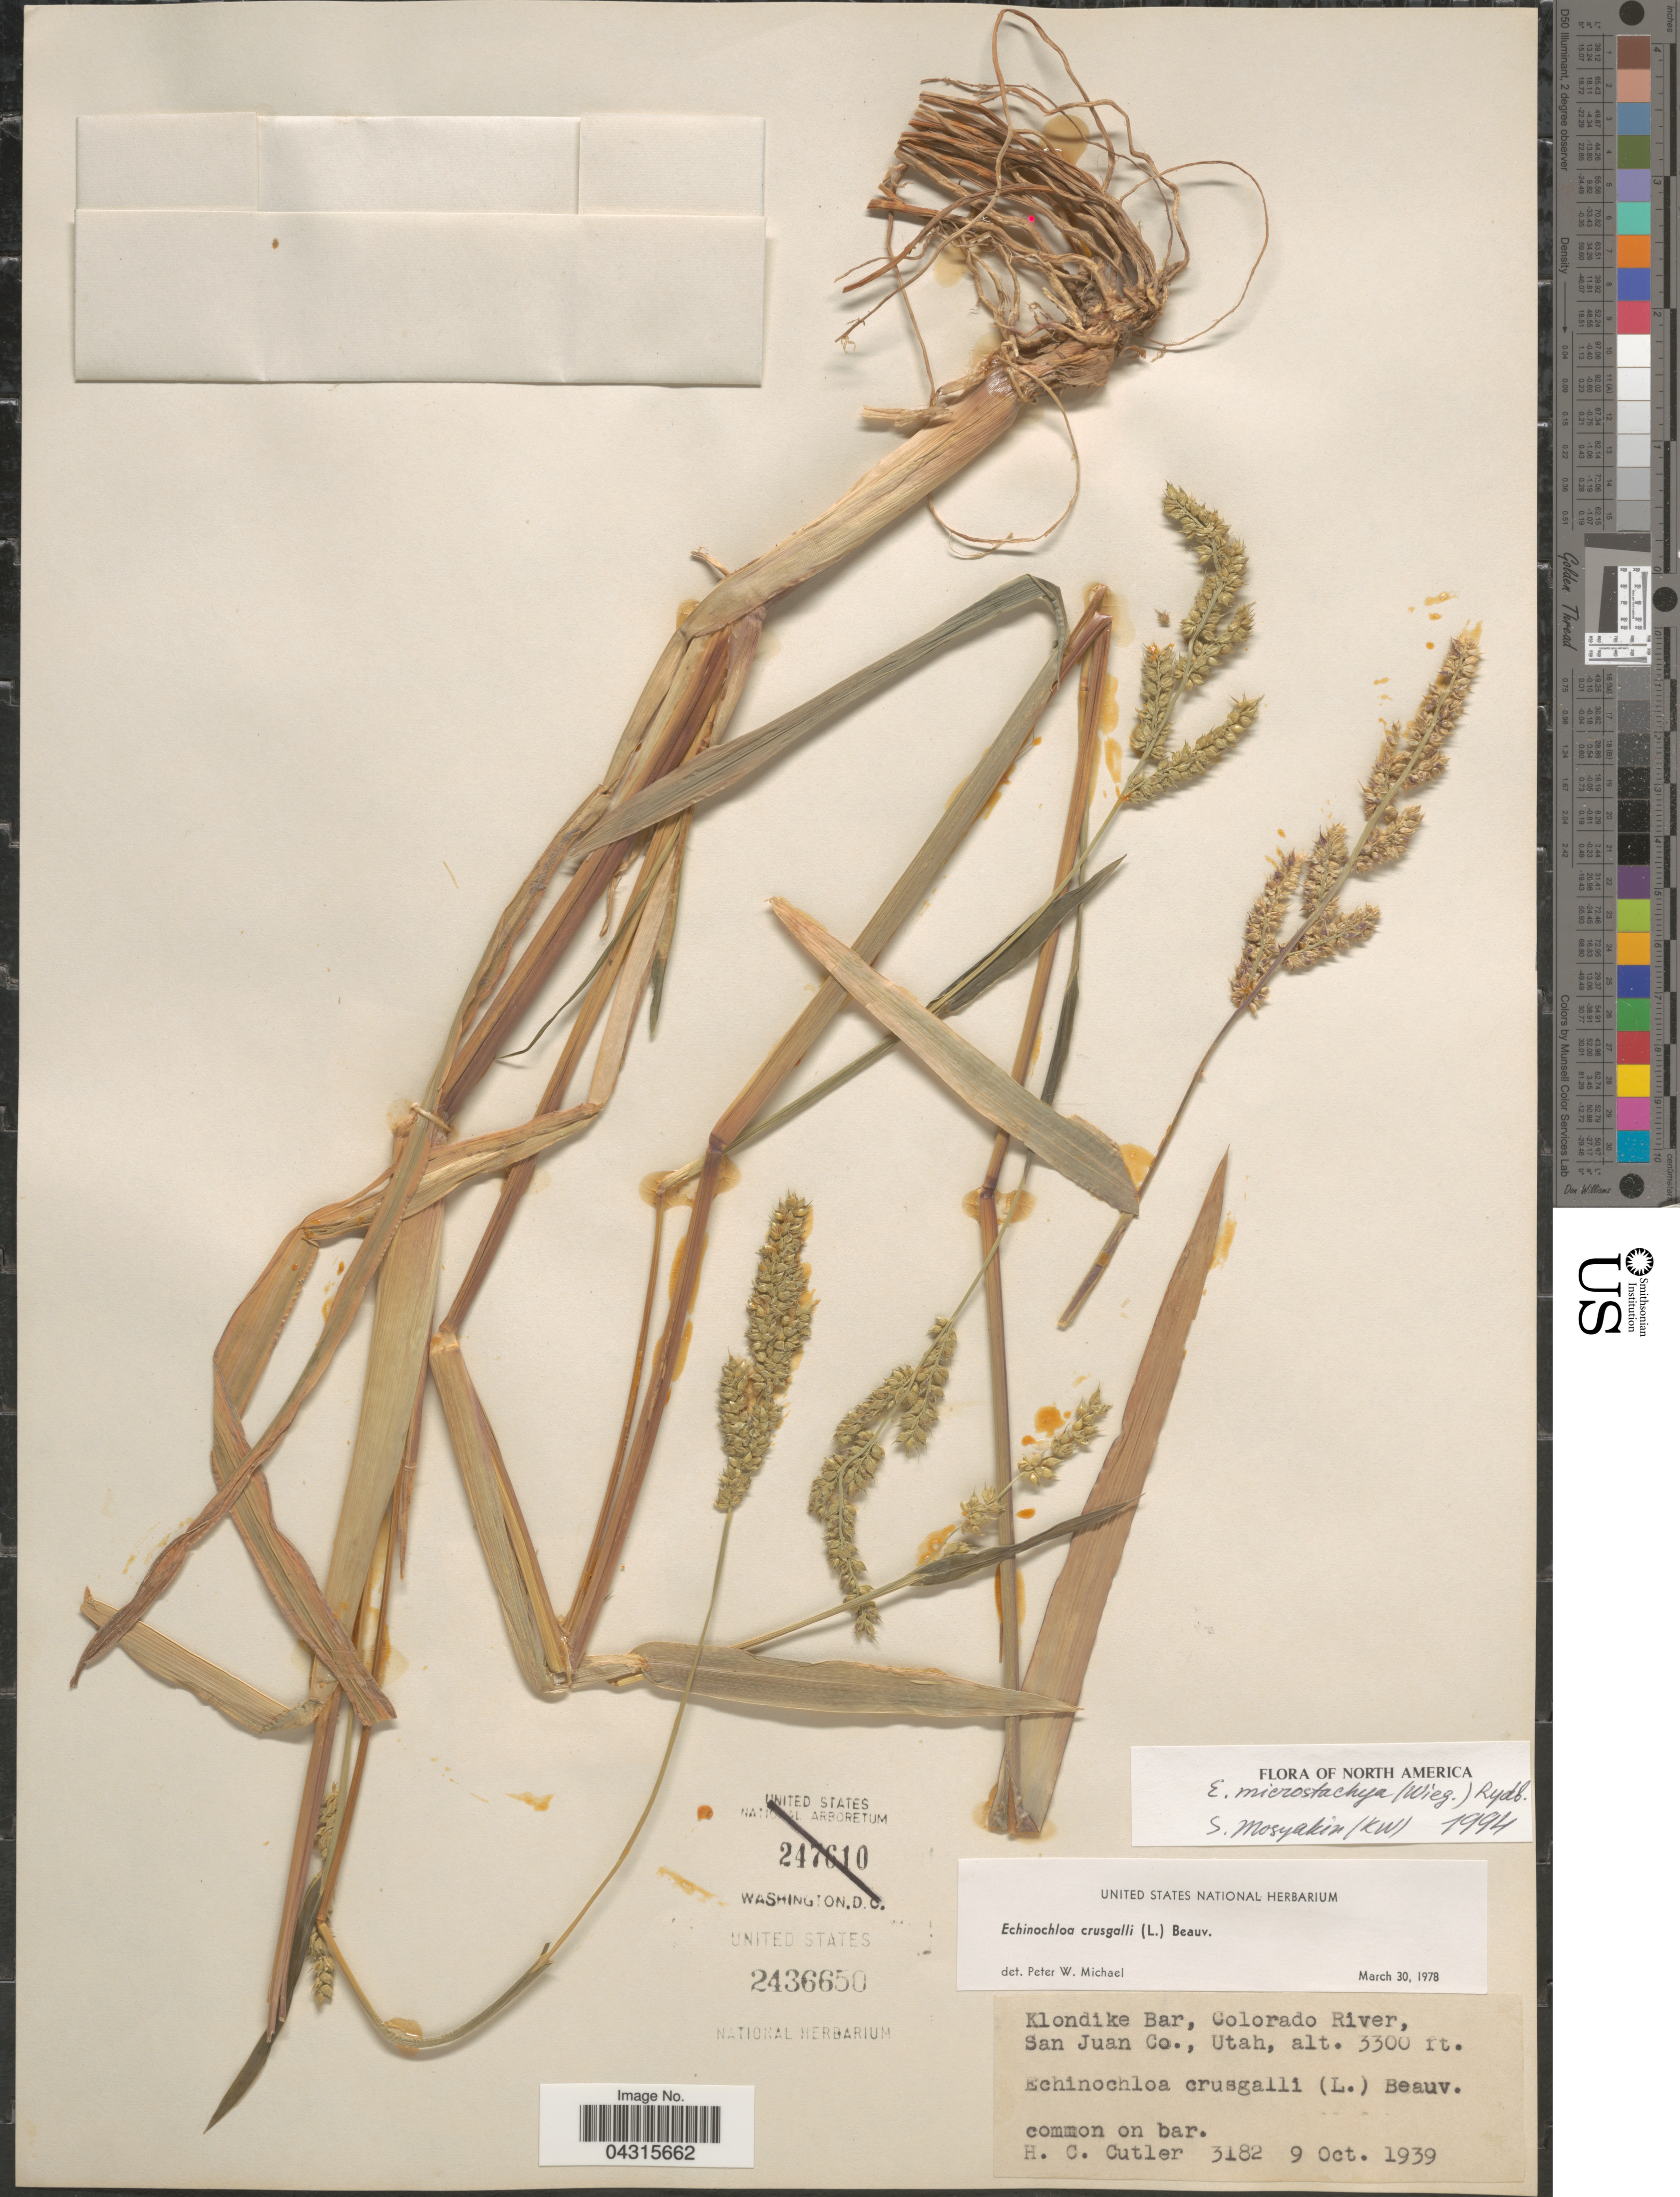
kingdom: Plantae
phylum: Tracheophyta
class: Liliopsida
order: Poales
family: Poaceae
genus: Echinochloa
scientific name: Echinochloa muricata var. microstachya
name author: Wiegand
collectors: H. C. Cutler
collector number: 3182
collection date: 1939-10-09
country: United States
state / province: Utah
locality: Klondike Bar, Colorado River, San Juan Co.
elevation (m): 1006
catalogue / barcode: US 2436650